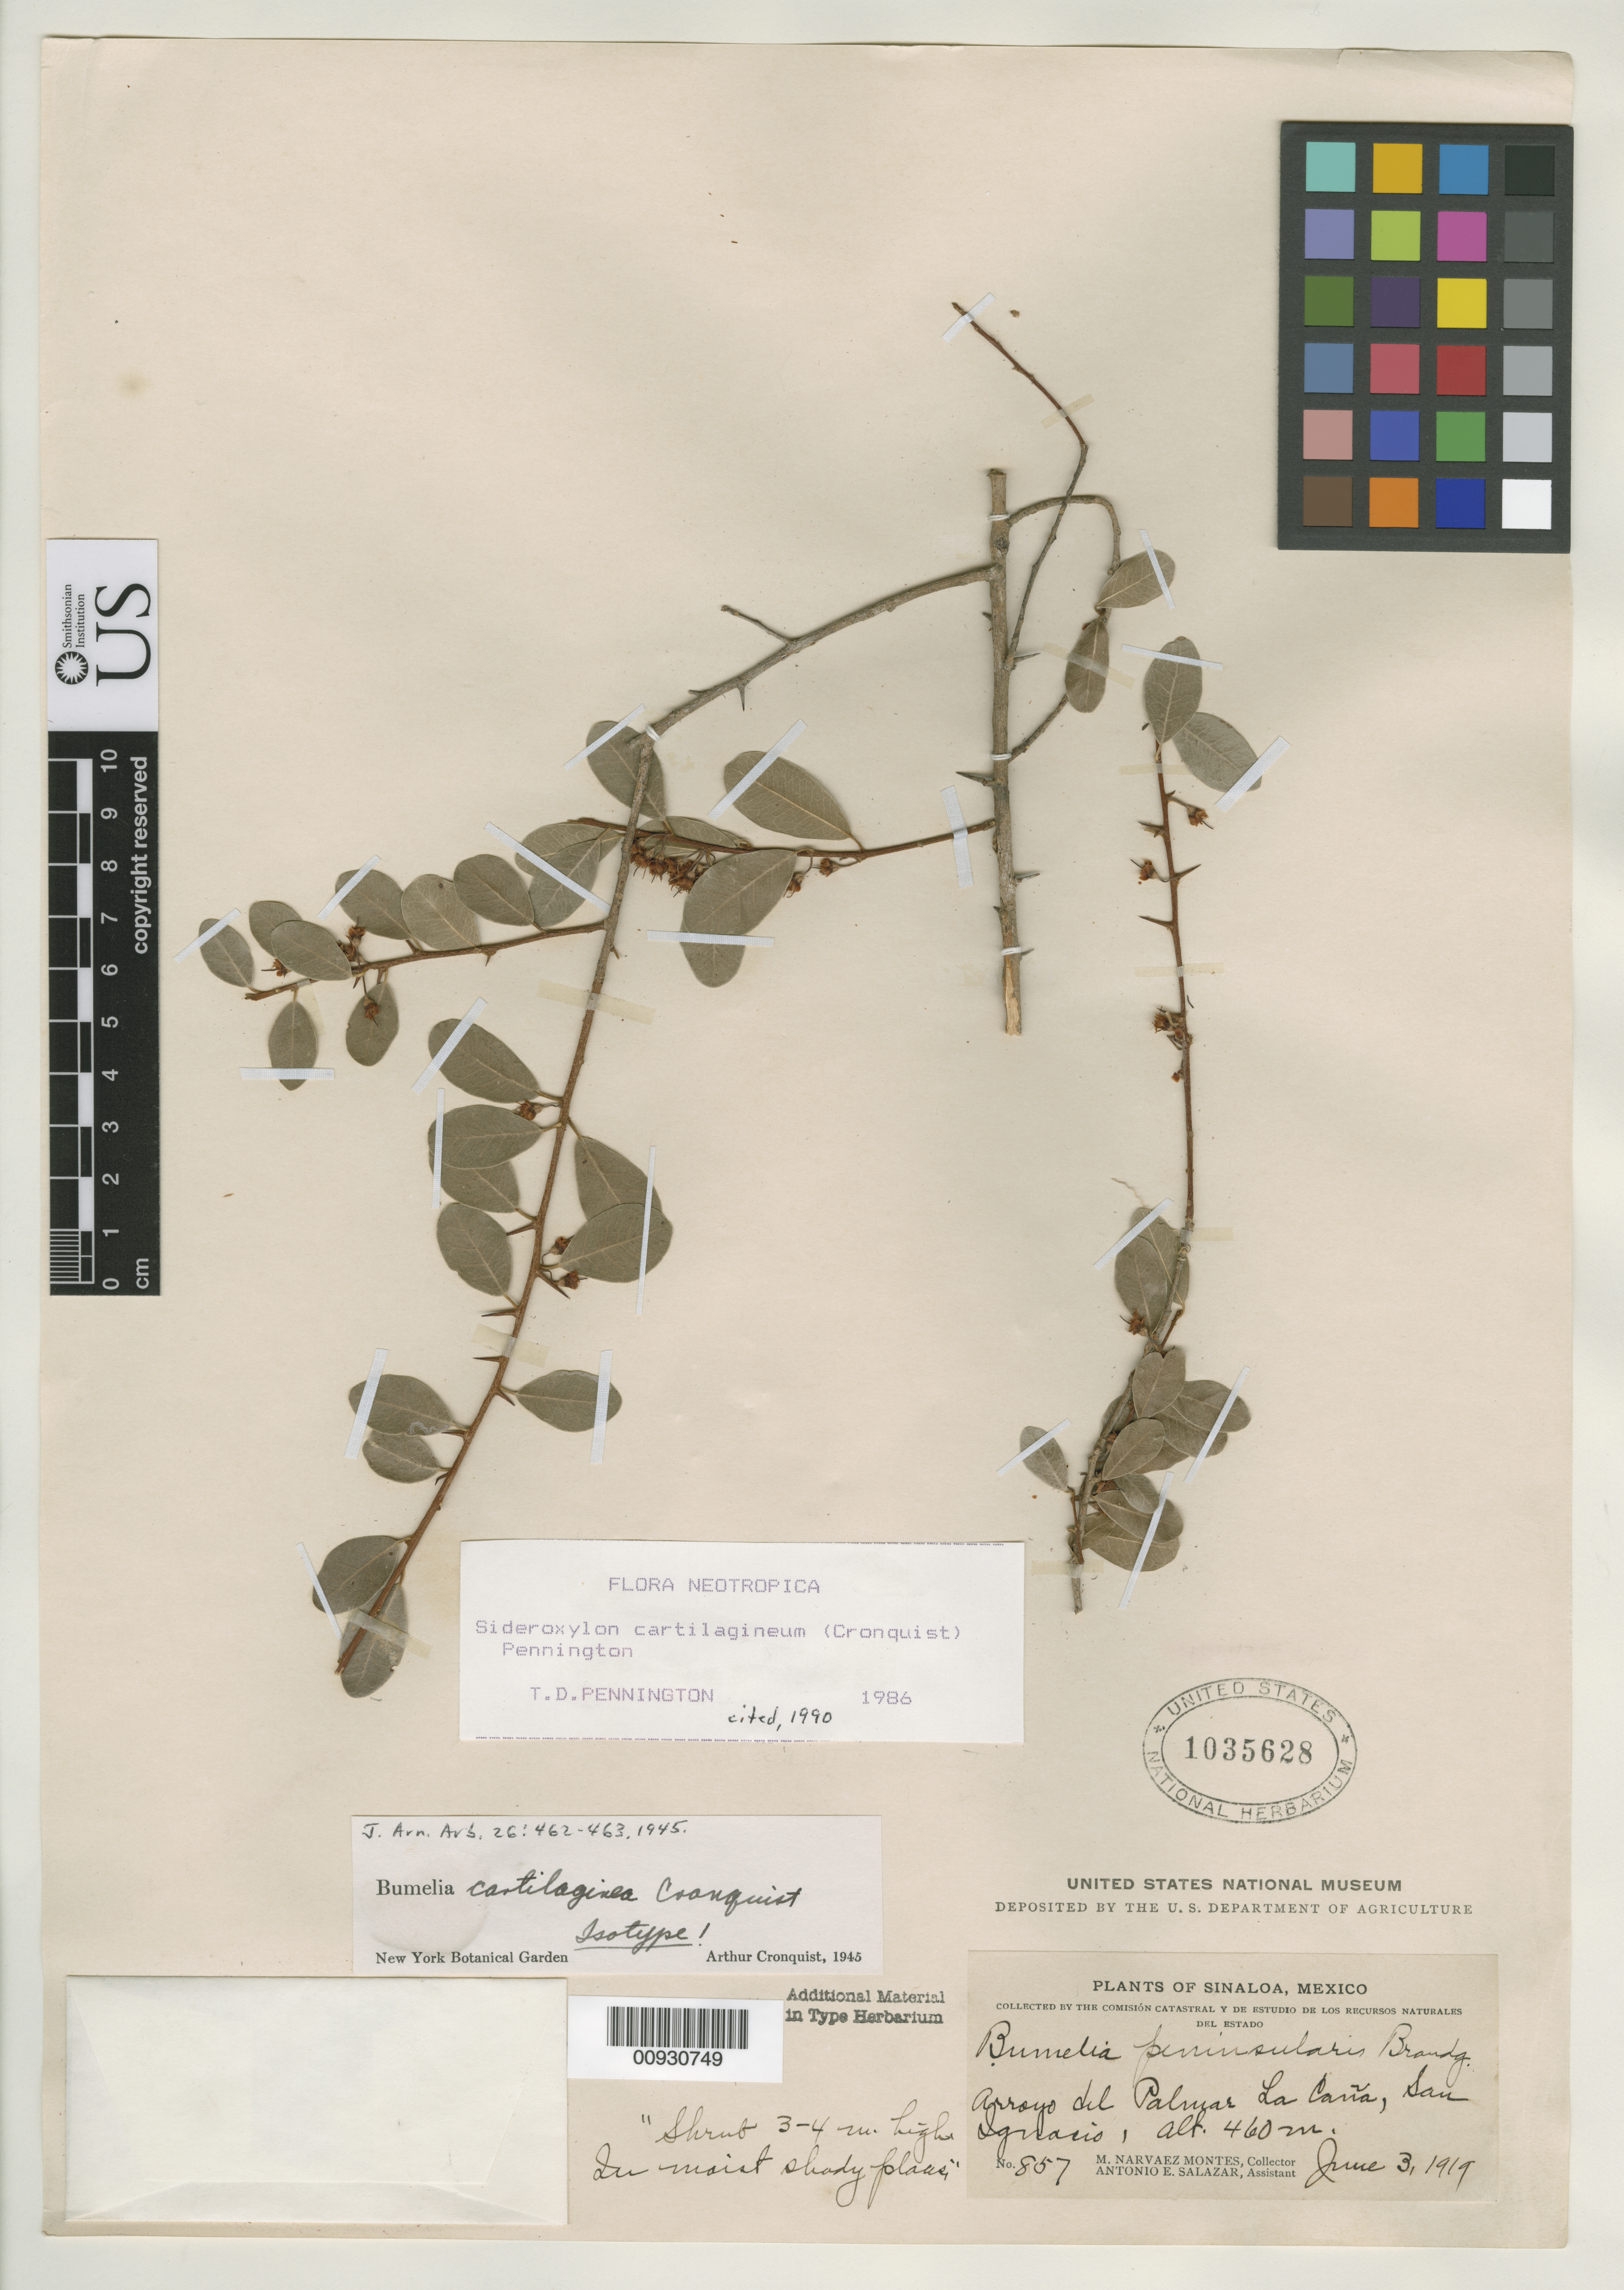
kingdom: Plantae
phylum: Tracheophyta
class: Magnoliopsida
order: Ericales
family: Sapotaceae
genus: Bumelia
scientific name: Bumelia cartilaginea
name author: Cronq.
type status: Isotype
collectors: A. E. Salazar & M. Montes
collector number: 857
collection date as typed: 03 Jun 1919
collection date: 1919-06-03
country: Mexico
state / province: Sinaloa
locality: San Ignacio.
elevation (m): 460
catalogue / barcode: US 1035628